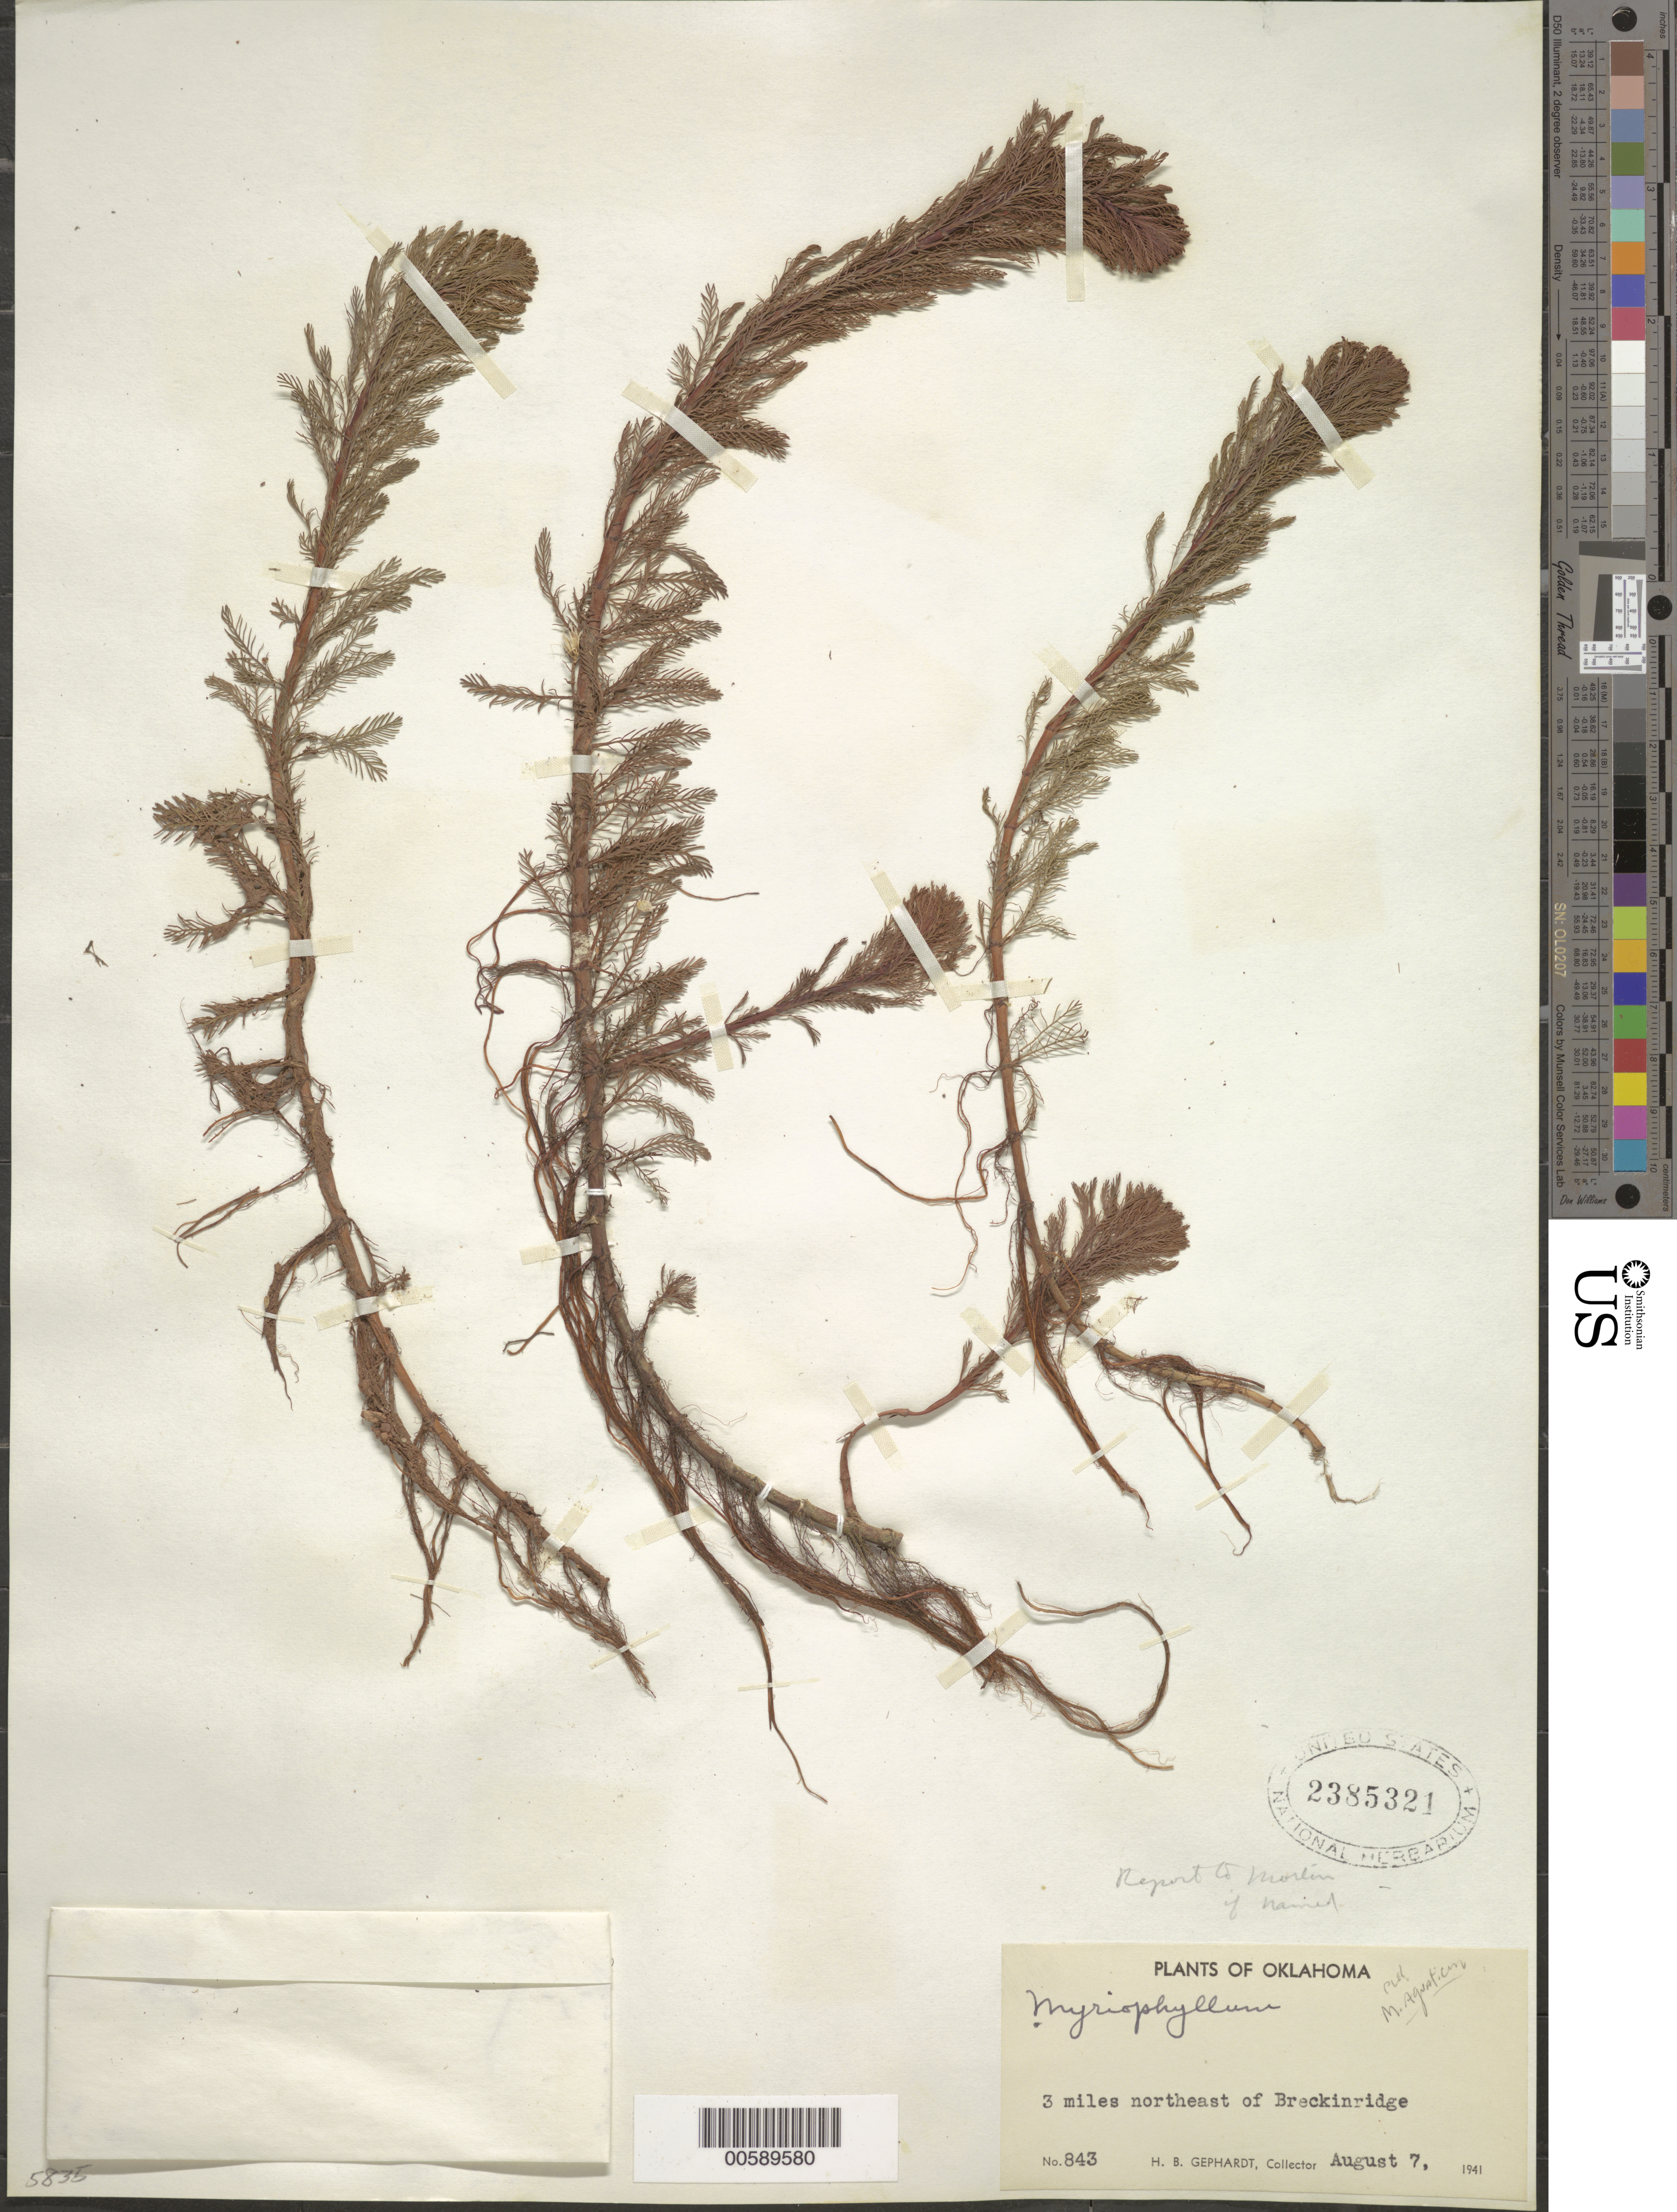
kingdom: Plantae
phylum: Tracheophyta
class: Magnoliopsida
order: Saxifragales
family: Haloragaceae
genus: Myriophyllum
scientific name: Myriophyllum sp.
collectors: H. Gephardt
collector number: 843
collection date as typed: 07 Aug 1941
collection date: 1941-08-07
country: United States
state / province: Oklahoma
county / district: Garfield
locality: NE of Breckinridge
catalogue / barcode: US 2385321